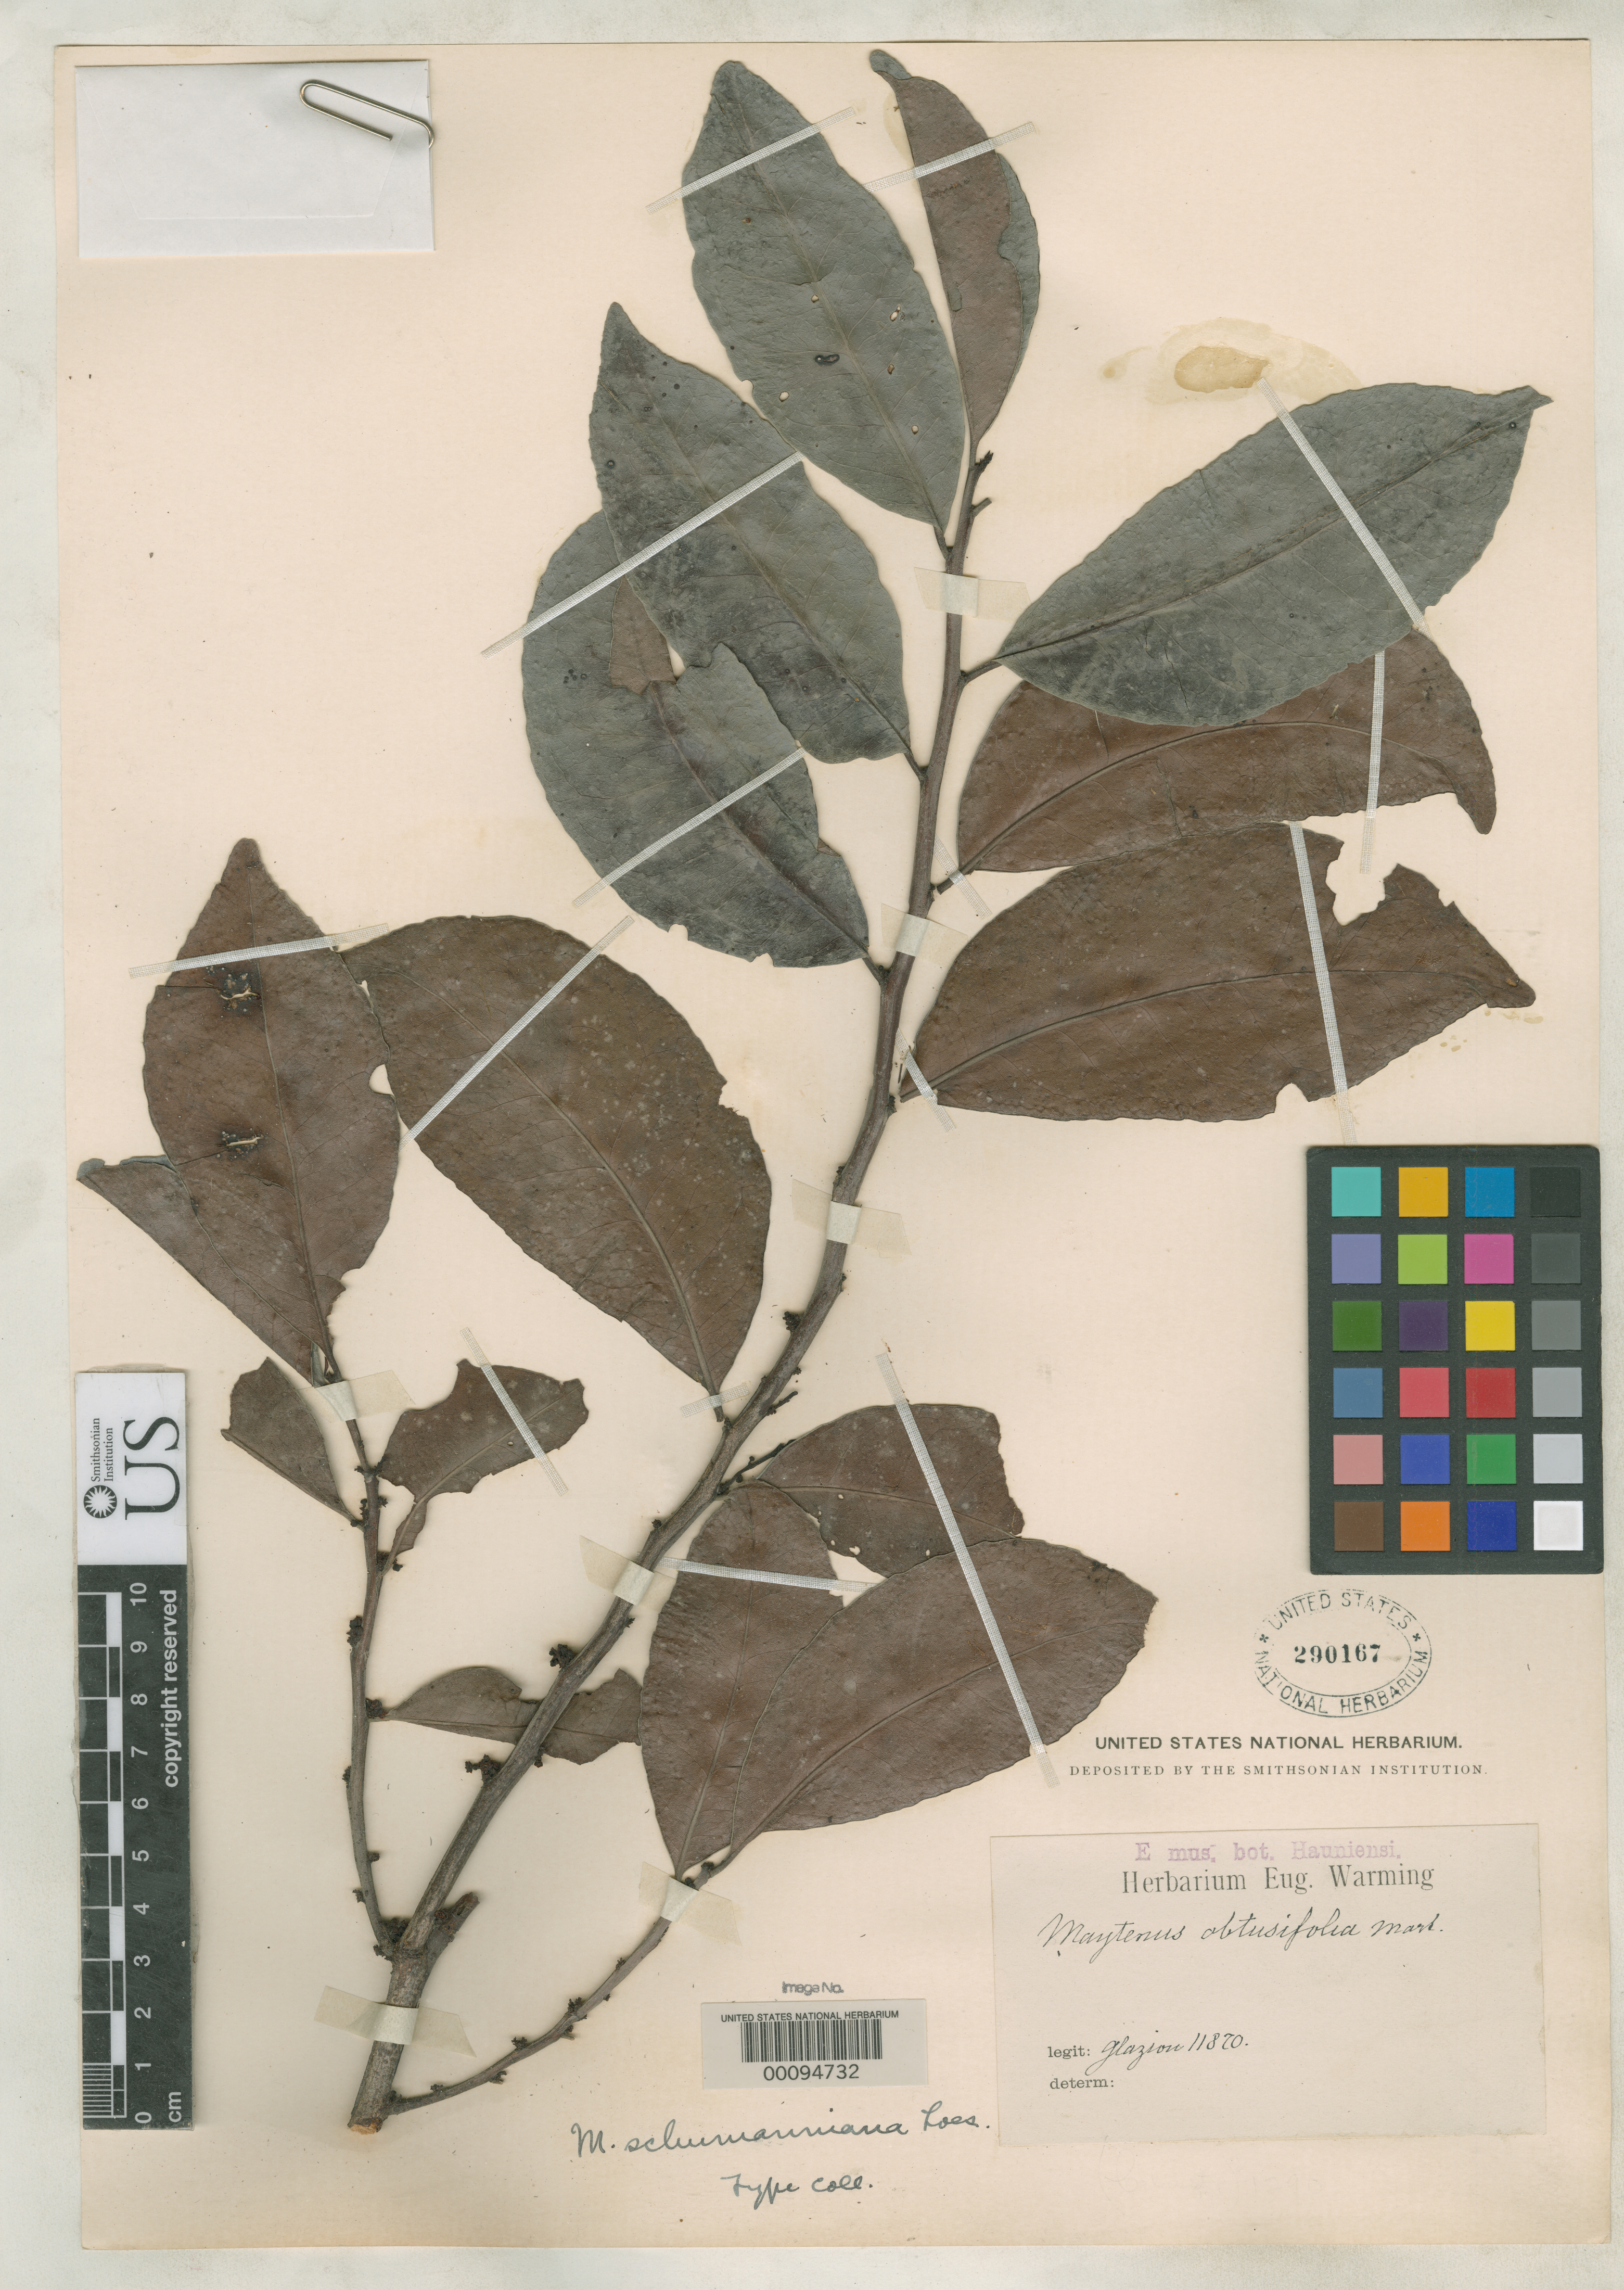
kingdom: Plantae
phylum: Tracheophyta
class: Magnoliopsida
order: Celastrales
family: Celastraceae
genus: Maytenus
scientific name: Maytenus schumanniana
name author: Loes.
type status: Isotype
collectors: A. F. M. Glaziou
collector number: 11870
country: Brazil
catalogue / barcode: US 290167